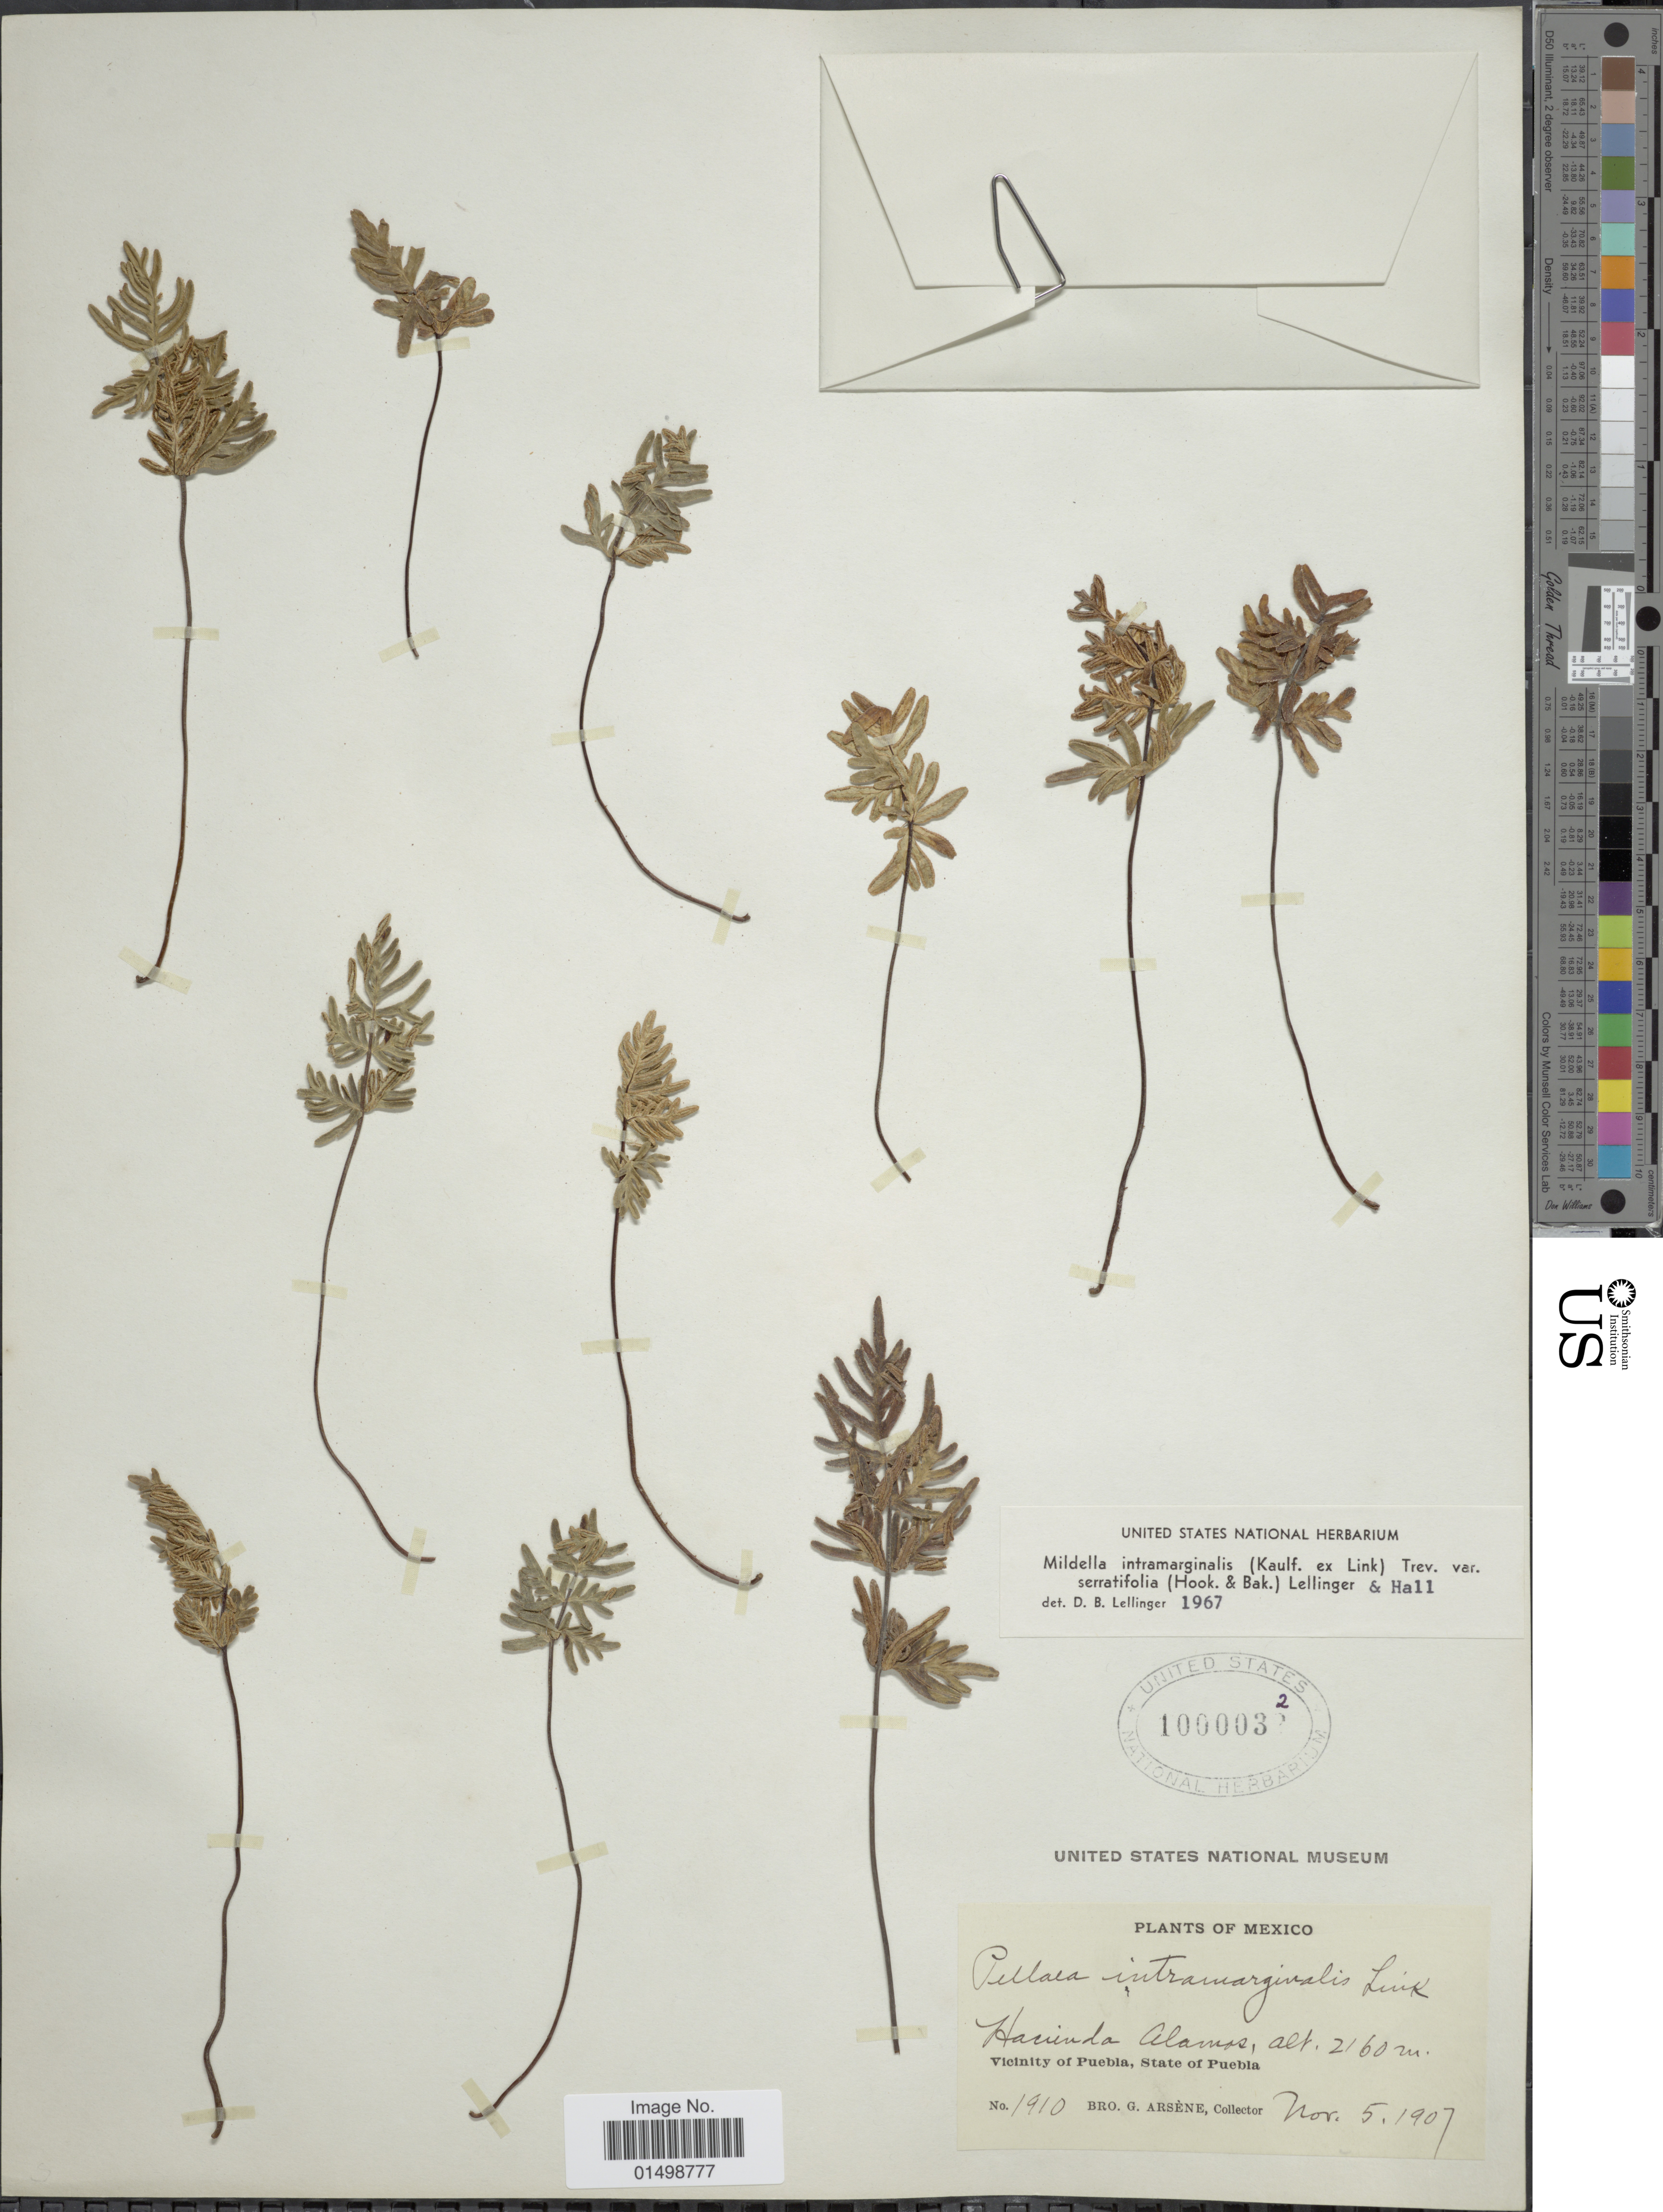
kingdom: Plantae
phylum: Tracheophyta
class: Polypodiopsida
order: Polypodiales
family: Pteridaceae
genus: Cheilanthes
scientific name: Cheilanthes intramarginalis var. serratifolia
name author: (Kaulf.) Hook.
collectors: Bro. G. Arsène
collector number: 1910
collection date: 1907-11-05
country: Mexico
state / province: Puebla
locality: Hacienda Alamas, Vicinity of Puebla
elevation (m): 2160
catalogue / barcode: US 1000032